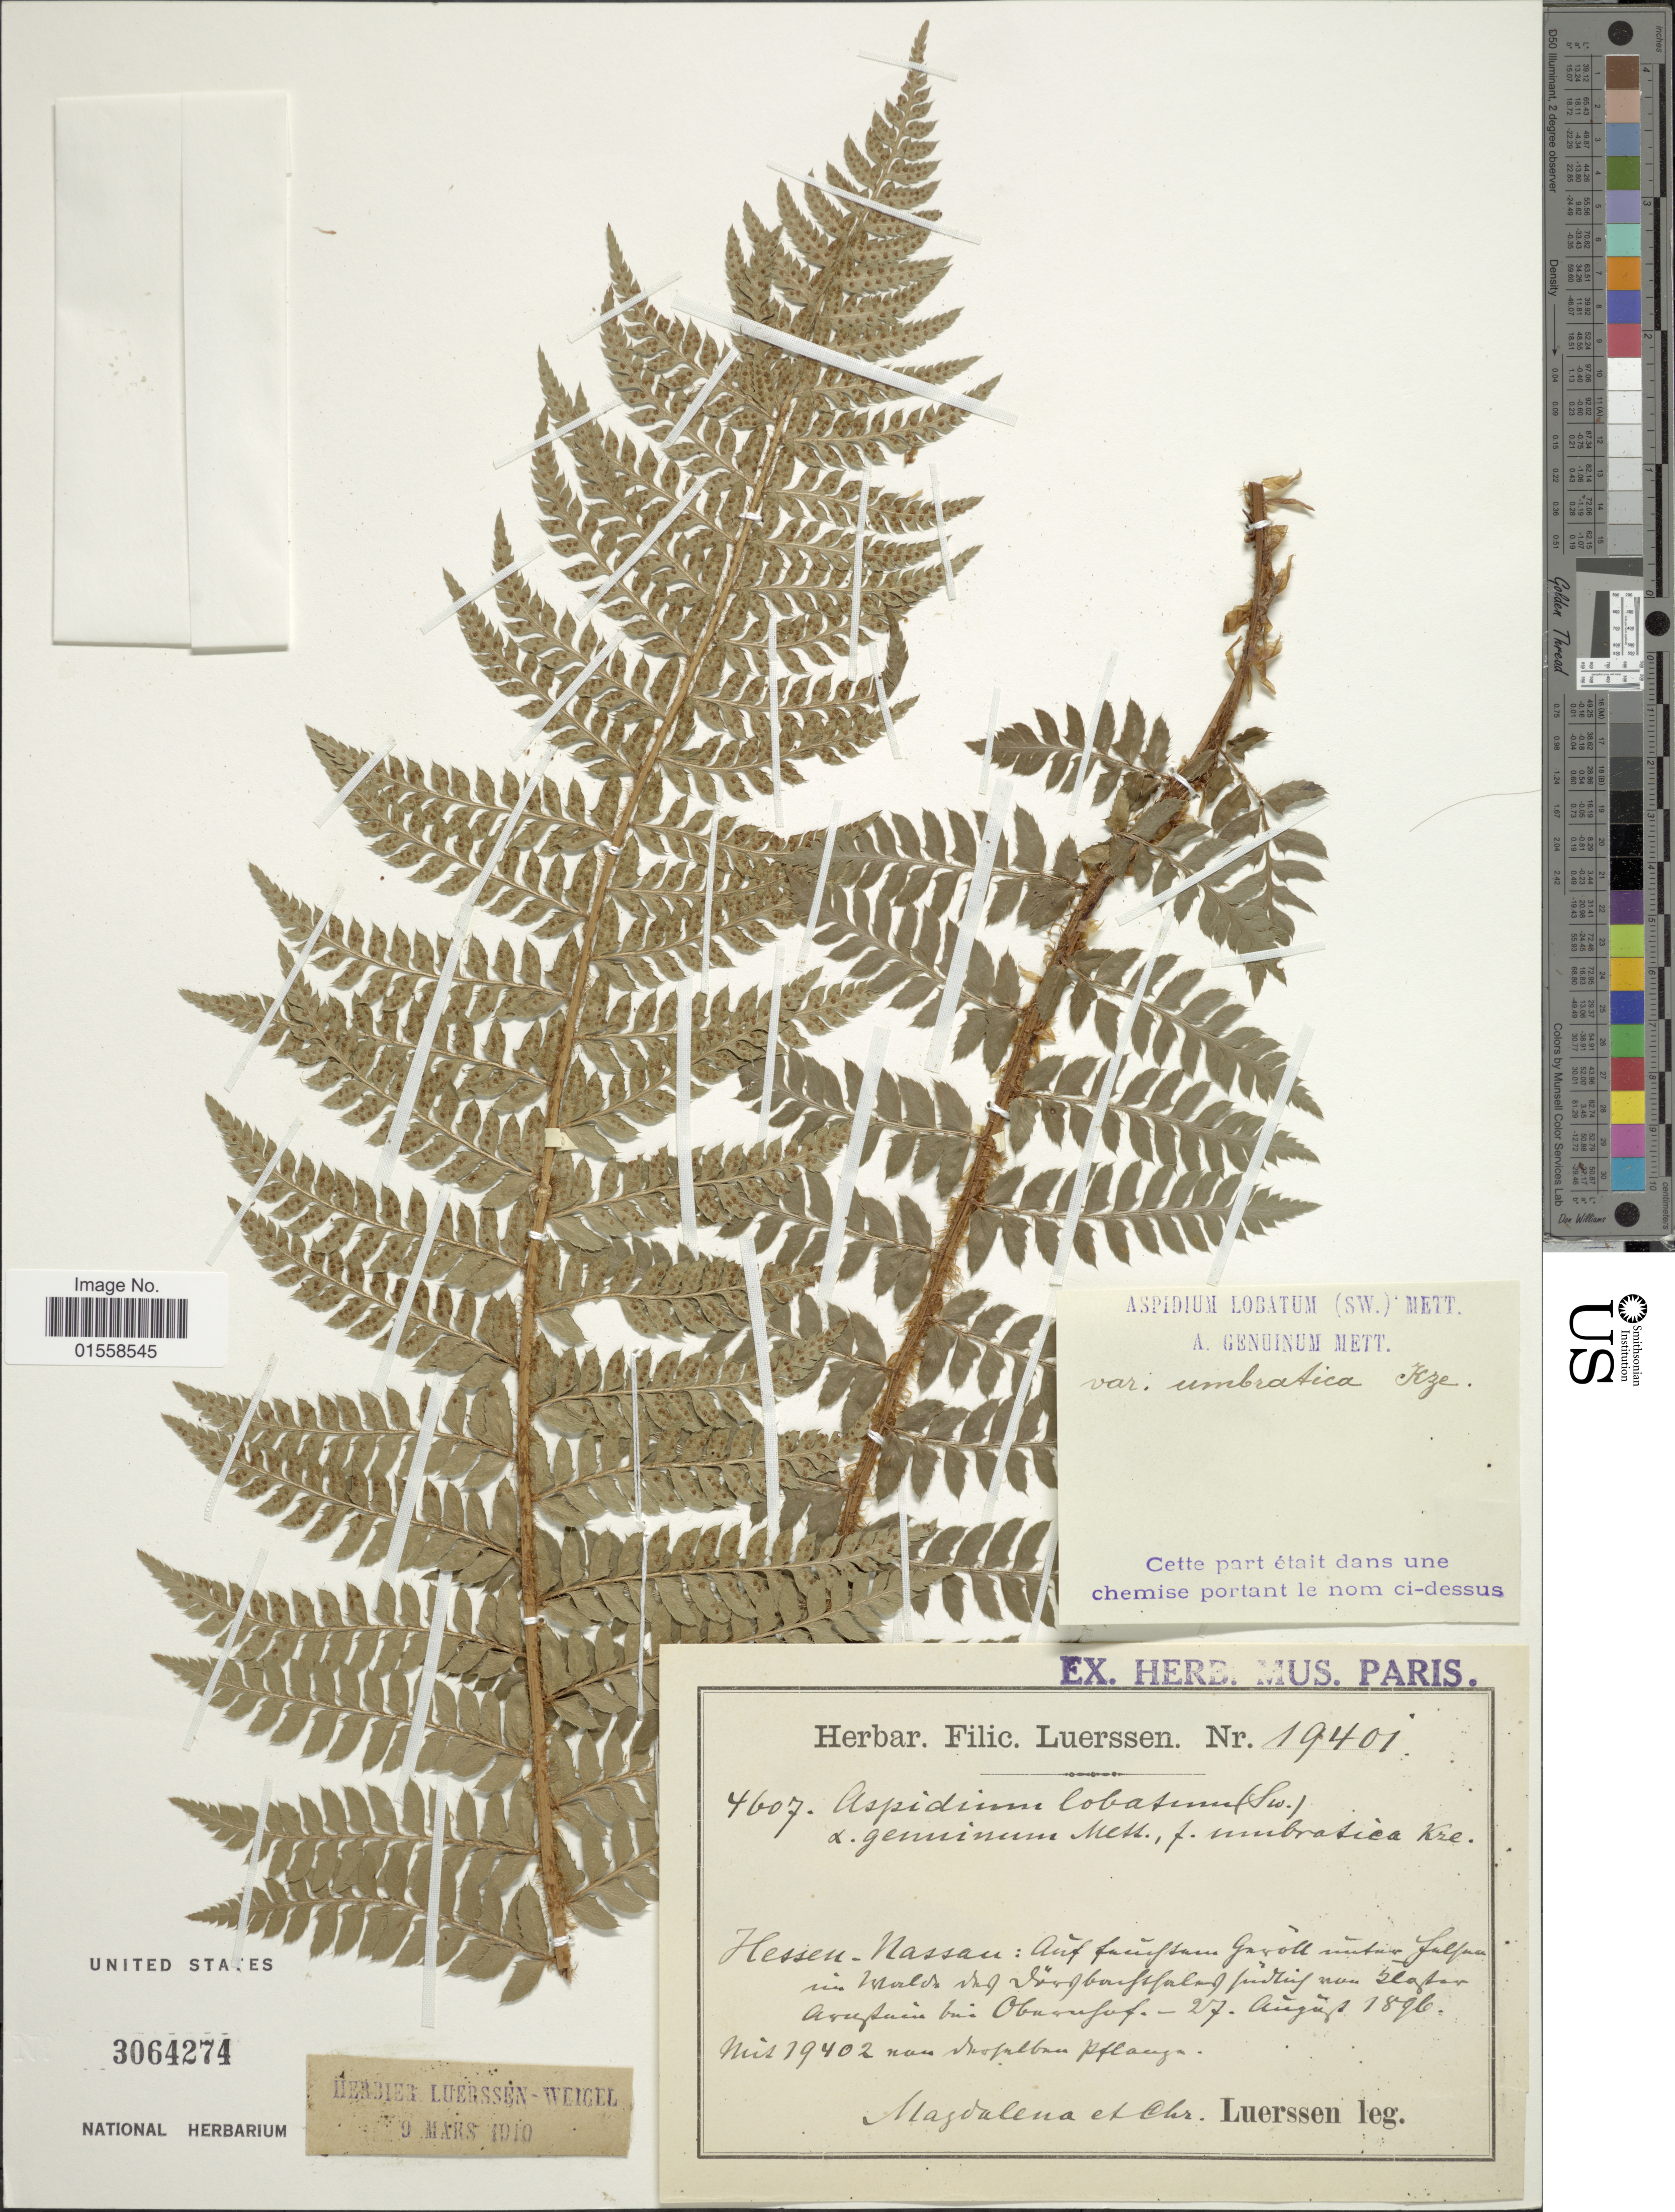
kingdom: Plantae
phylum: Tracheophyta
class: Polypodiopsida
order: Polypodiales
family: Dryopteridaceae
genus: Polystichum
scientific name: Polystichum aculeatum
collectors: M. Luerssen & C. Luerssen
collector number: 1940i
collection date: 1896-08-27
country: Germany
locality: Hessen-Nassau: Auf [illegible text] Garoll unter [illegible text] in Wald[illegible text] [illegible text].[interpreted]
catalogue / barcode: US 3064274